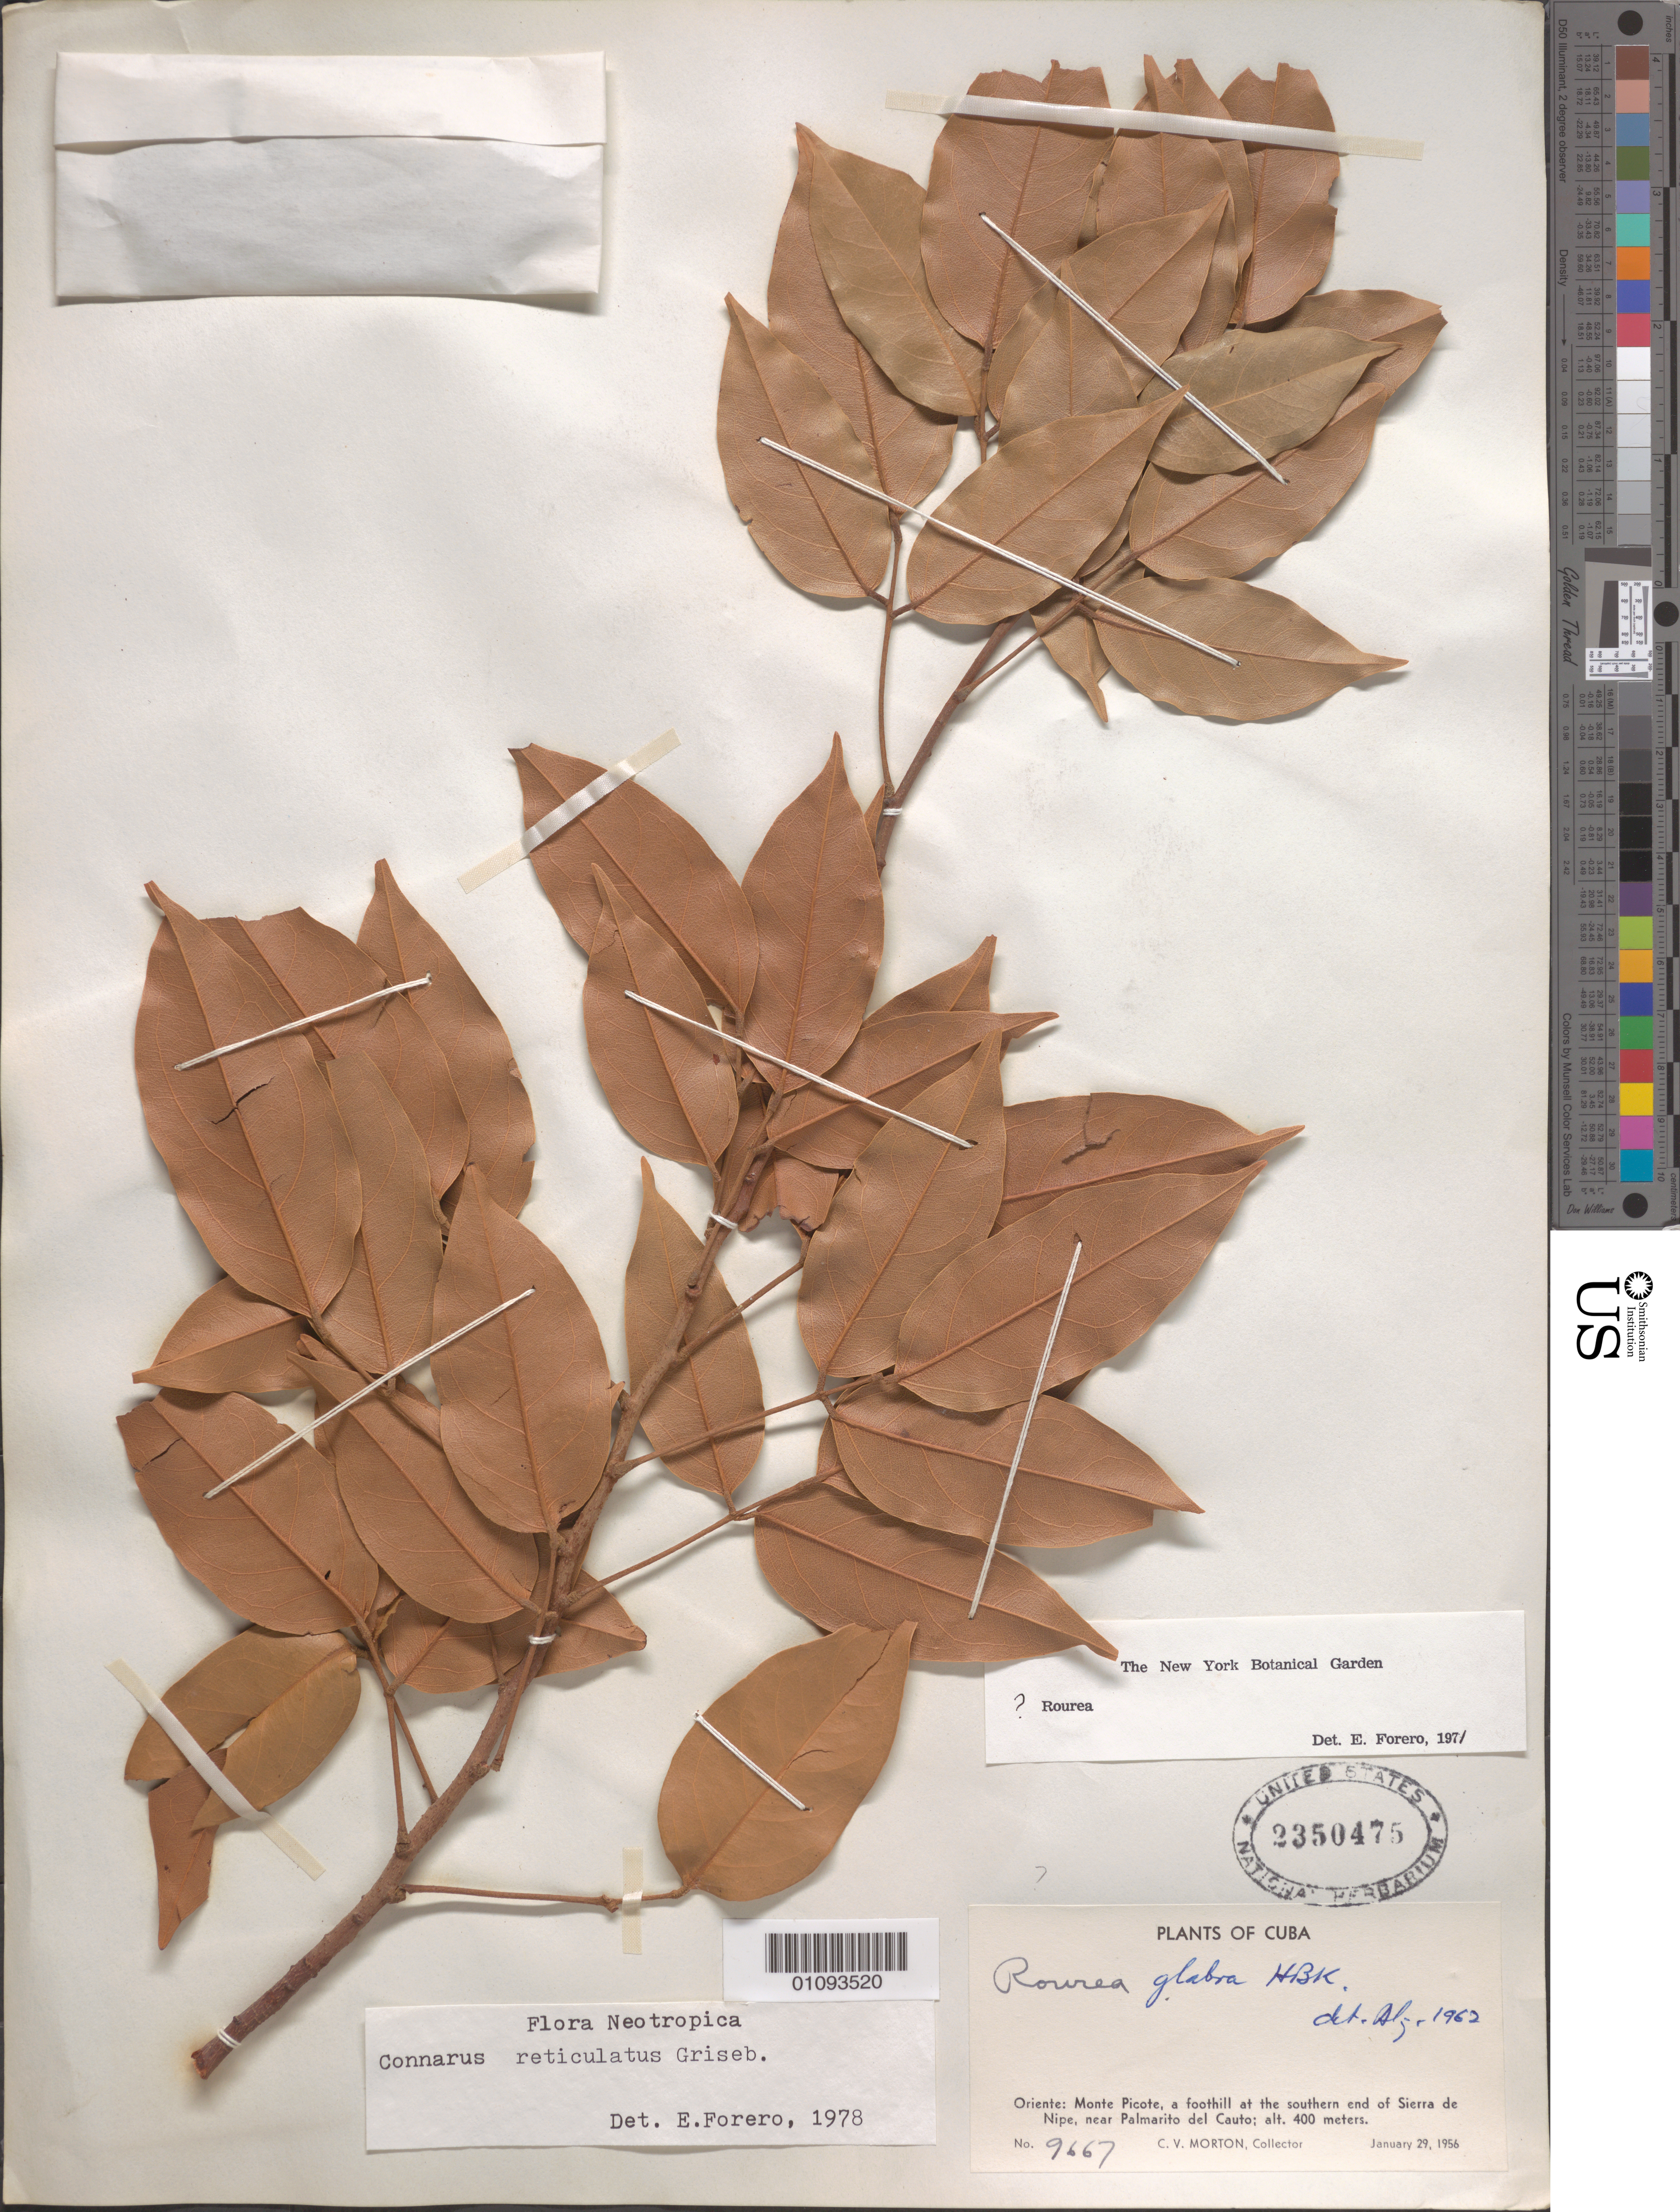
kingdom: Plantae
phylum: Tracheophyta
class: Magnoliopsida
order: Oxalidales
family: Connaraceae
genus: Connarus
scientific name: Connarus reticulatus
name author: Griseb.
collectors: C. V. Morton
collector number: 9667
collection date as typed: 29 Jan 1978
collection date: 1978-01-29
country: Cuba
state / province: Holguín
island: Cuba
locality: Monta Picote, a foothill at the southern end of Sierra de Nipe,near Pal,arito del Cauto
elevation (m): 400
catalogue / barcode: US 2350475